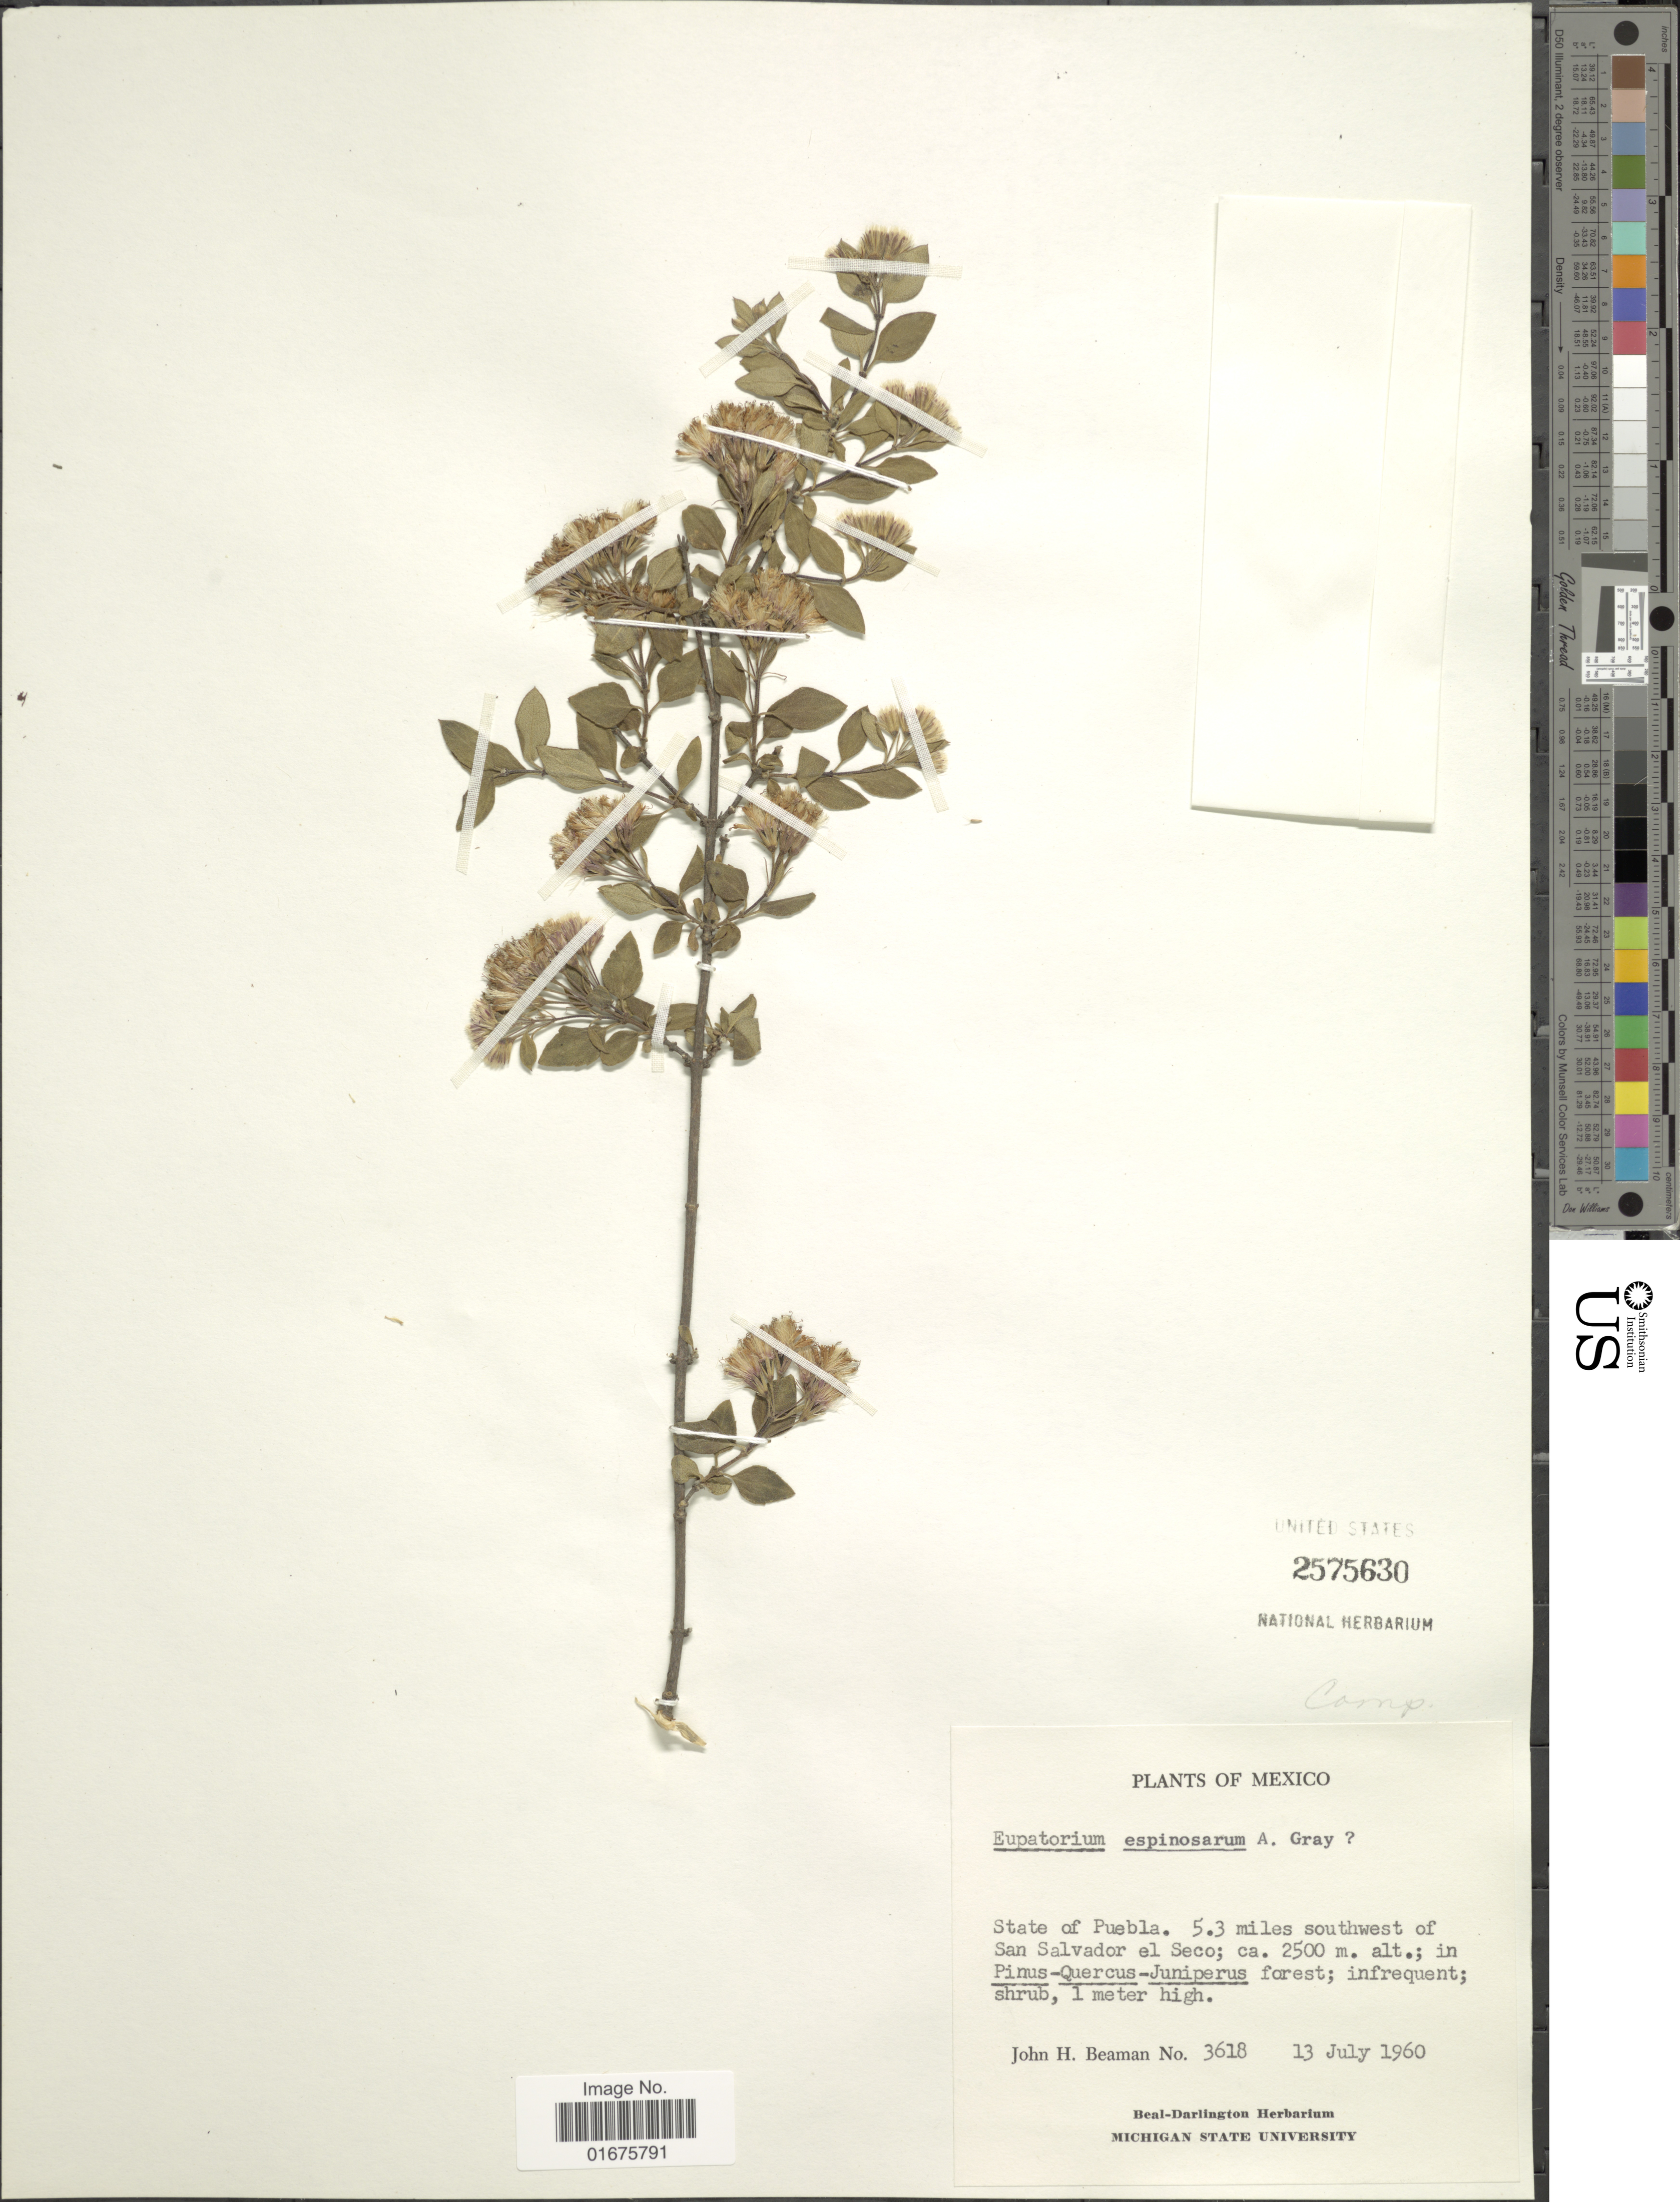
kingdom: Plantae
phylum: Tracheophyta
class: Magnoliopsida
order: Asterales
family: Asteraceae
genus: Ageratina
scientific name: Ageratina espinosarum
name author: (A. Gray) R.M. King & H. Rob.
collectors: J. H. Beaman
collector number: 3618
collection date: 1960-07-13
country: Mexico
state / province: Puebla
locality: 5.3 miles southwest of San Salvador el Seco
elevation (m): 2500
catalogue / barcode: US 2575630